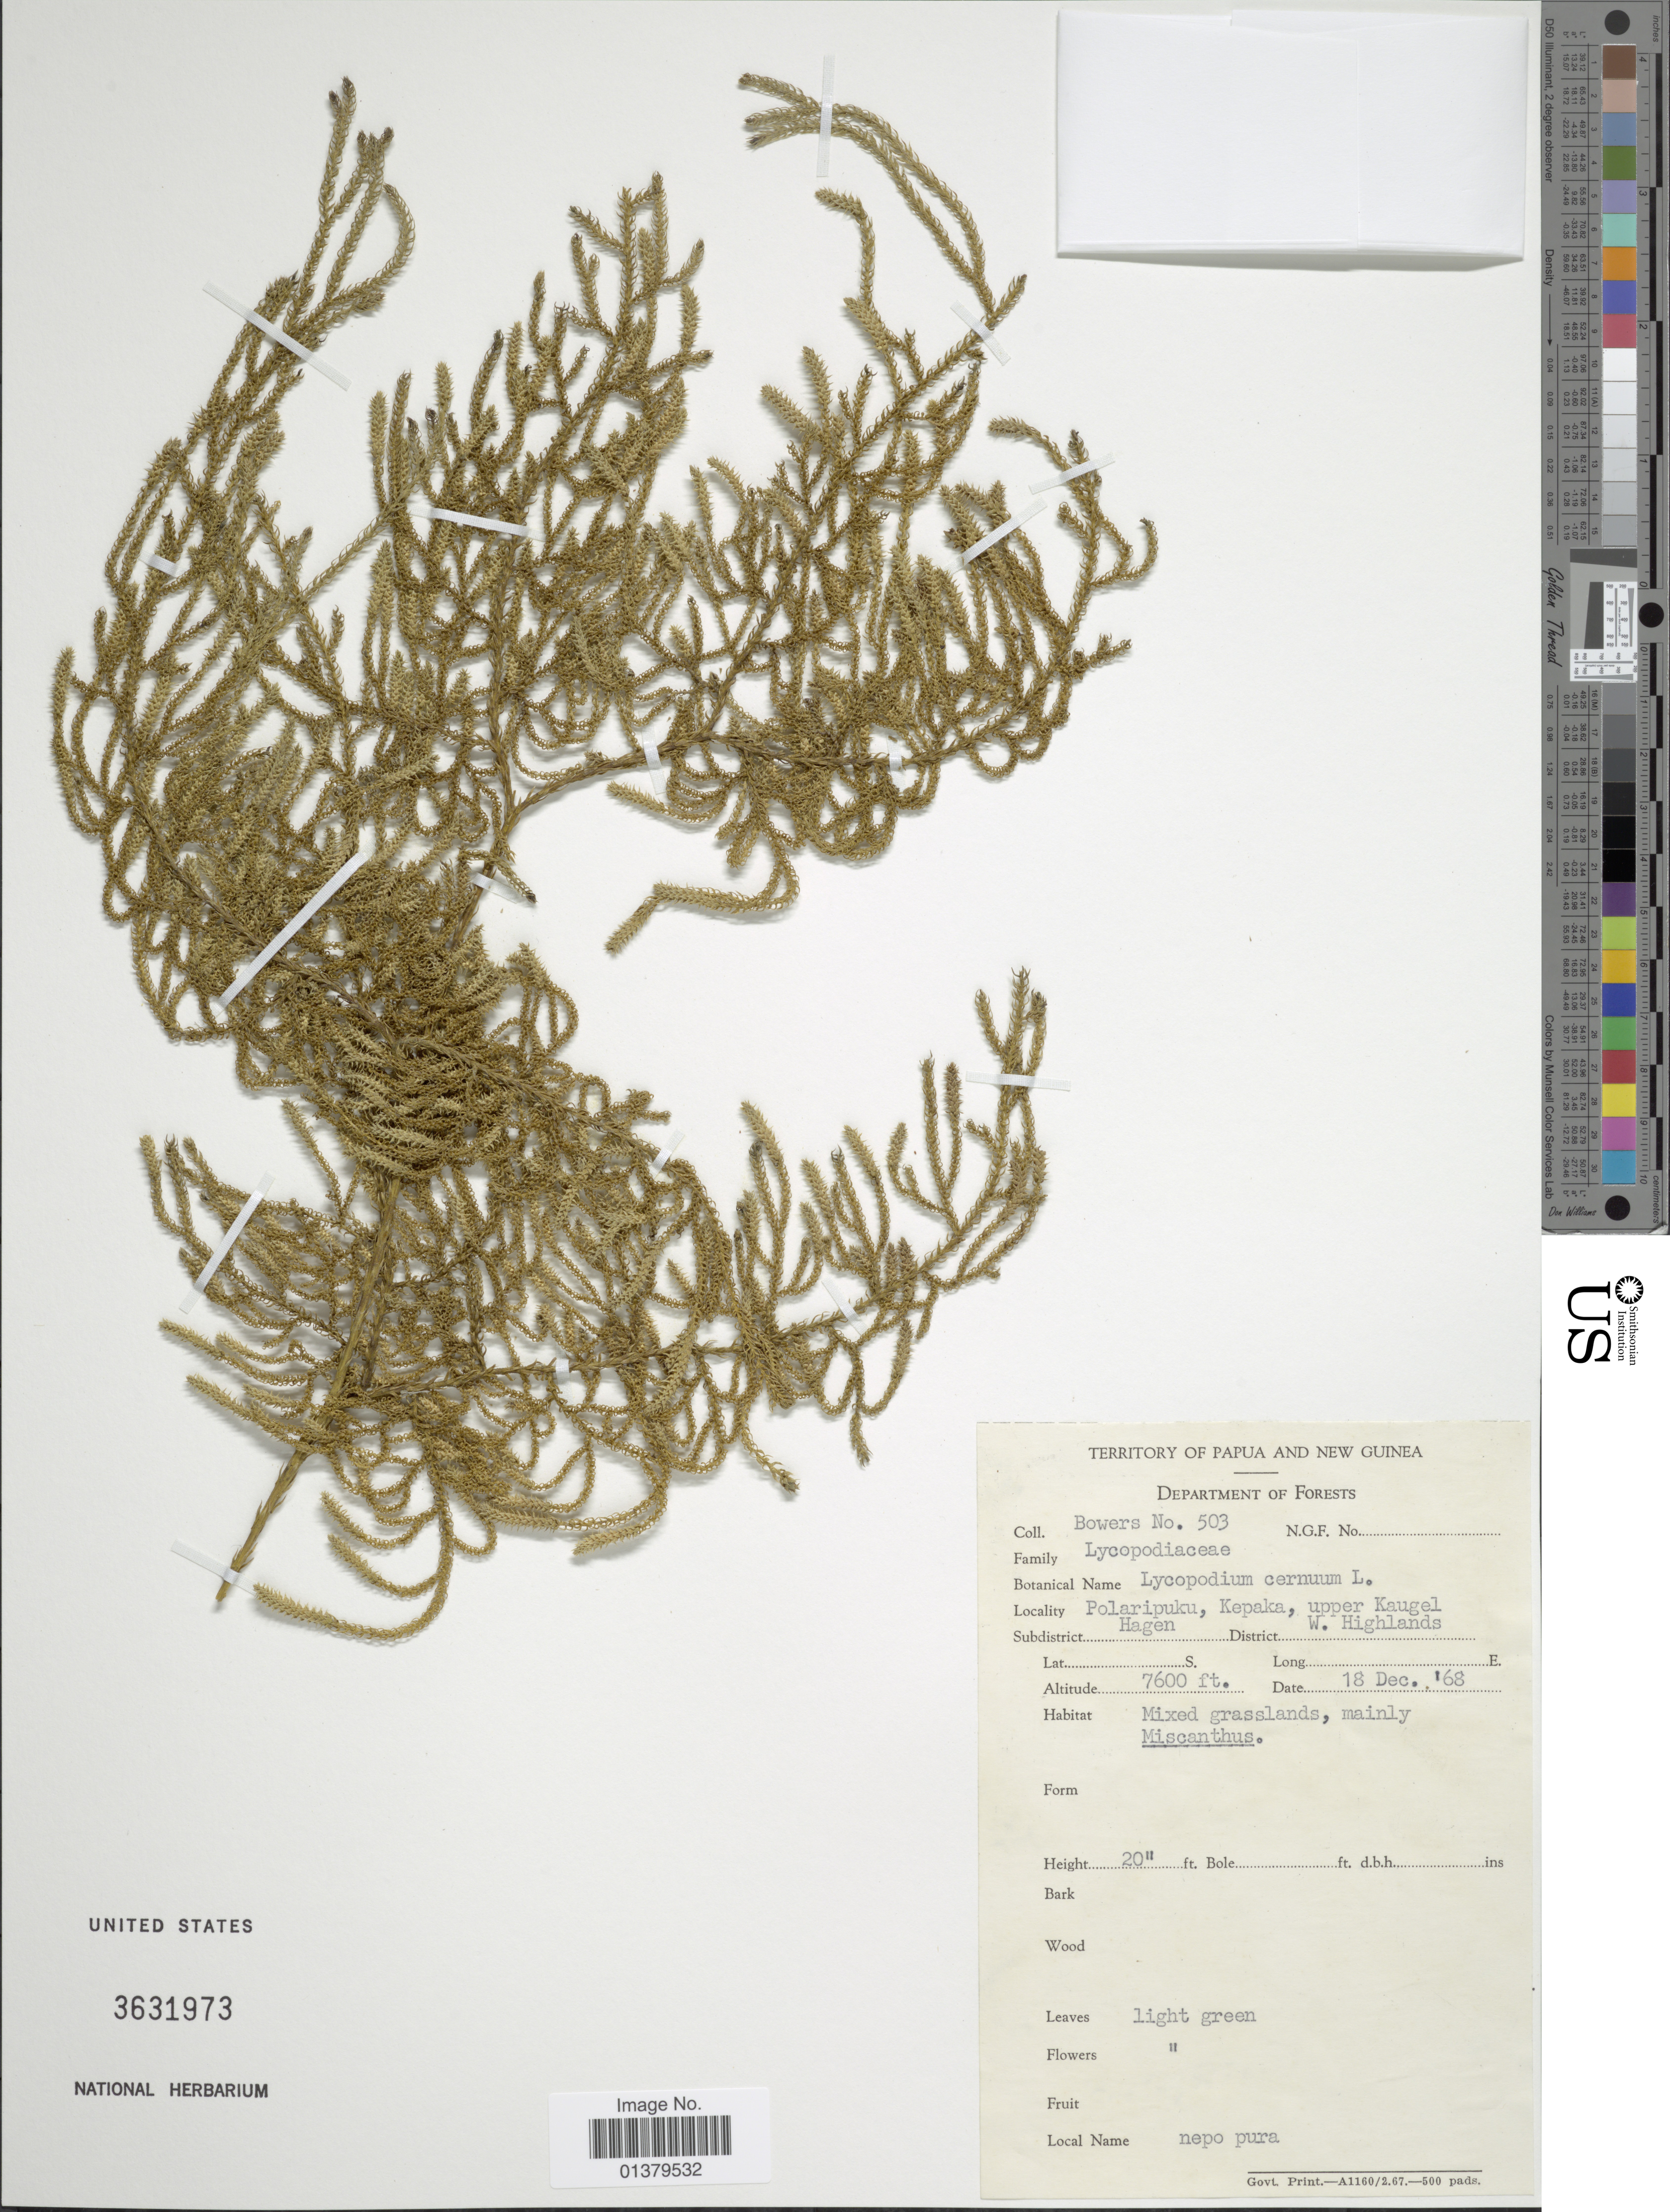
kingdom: Plantae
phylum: Tracheophyta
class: Lycopodiopsida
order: Lycopodiales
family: Lycopodiaceae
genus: Palhinhaea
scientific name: Palhinhaea cernua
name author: (L.) Vasc. & Franco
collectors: -. Bowers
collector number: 503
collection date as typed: Transcribed d/m/y: 18/12/68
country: Papua New Guinea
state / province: Western Highlands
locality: Polaripuku, kepaka, upper Kaugel, Subdistrict Hagen, District W. Highlands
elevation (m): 2316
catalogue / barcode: US 3631973